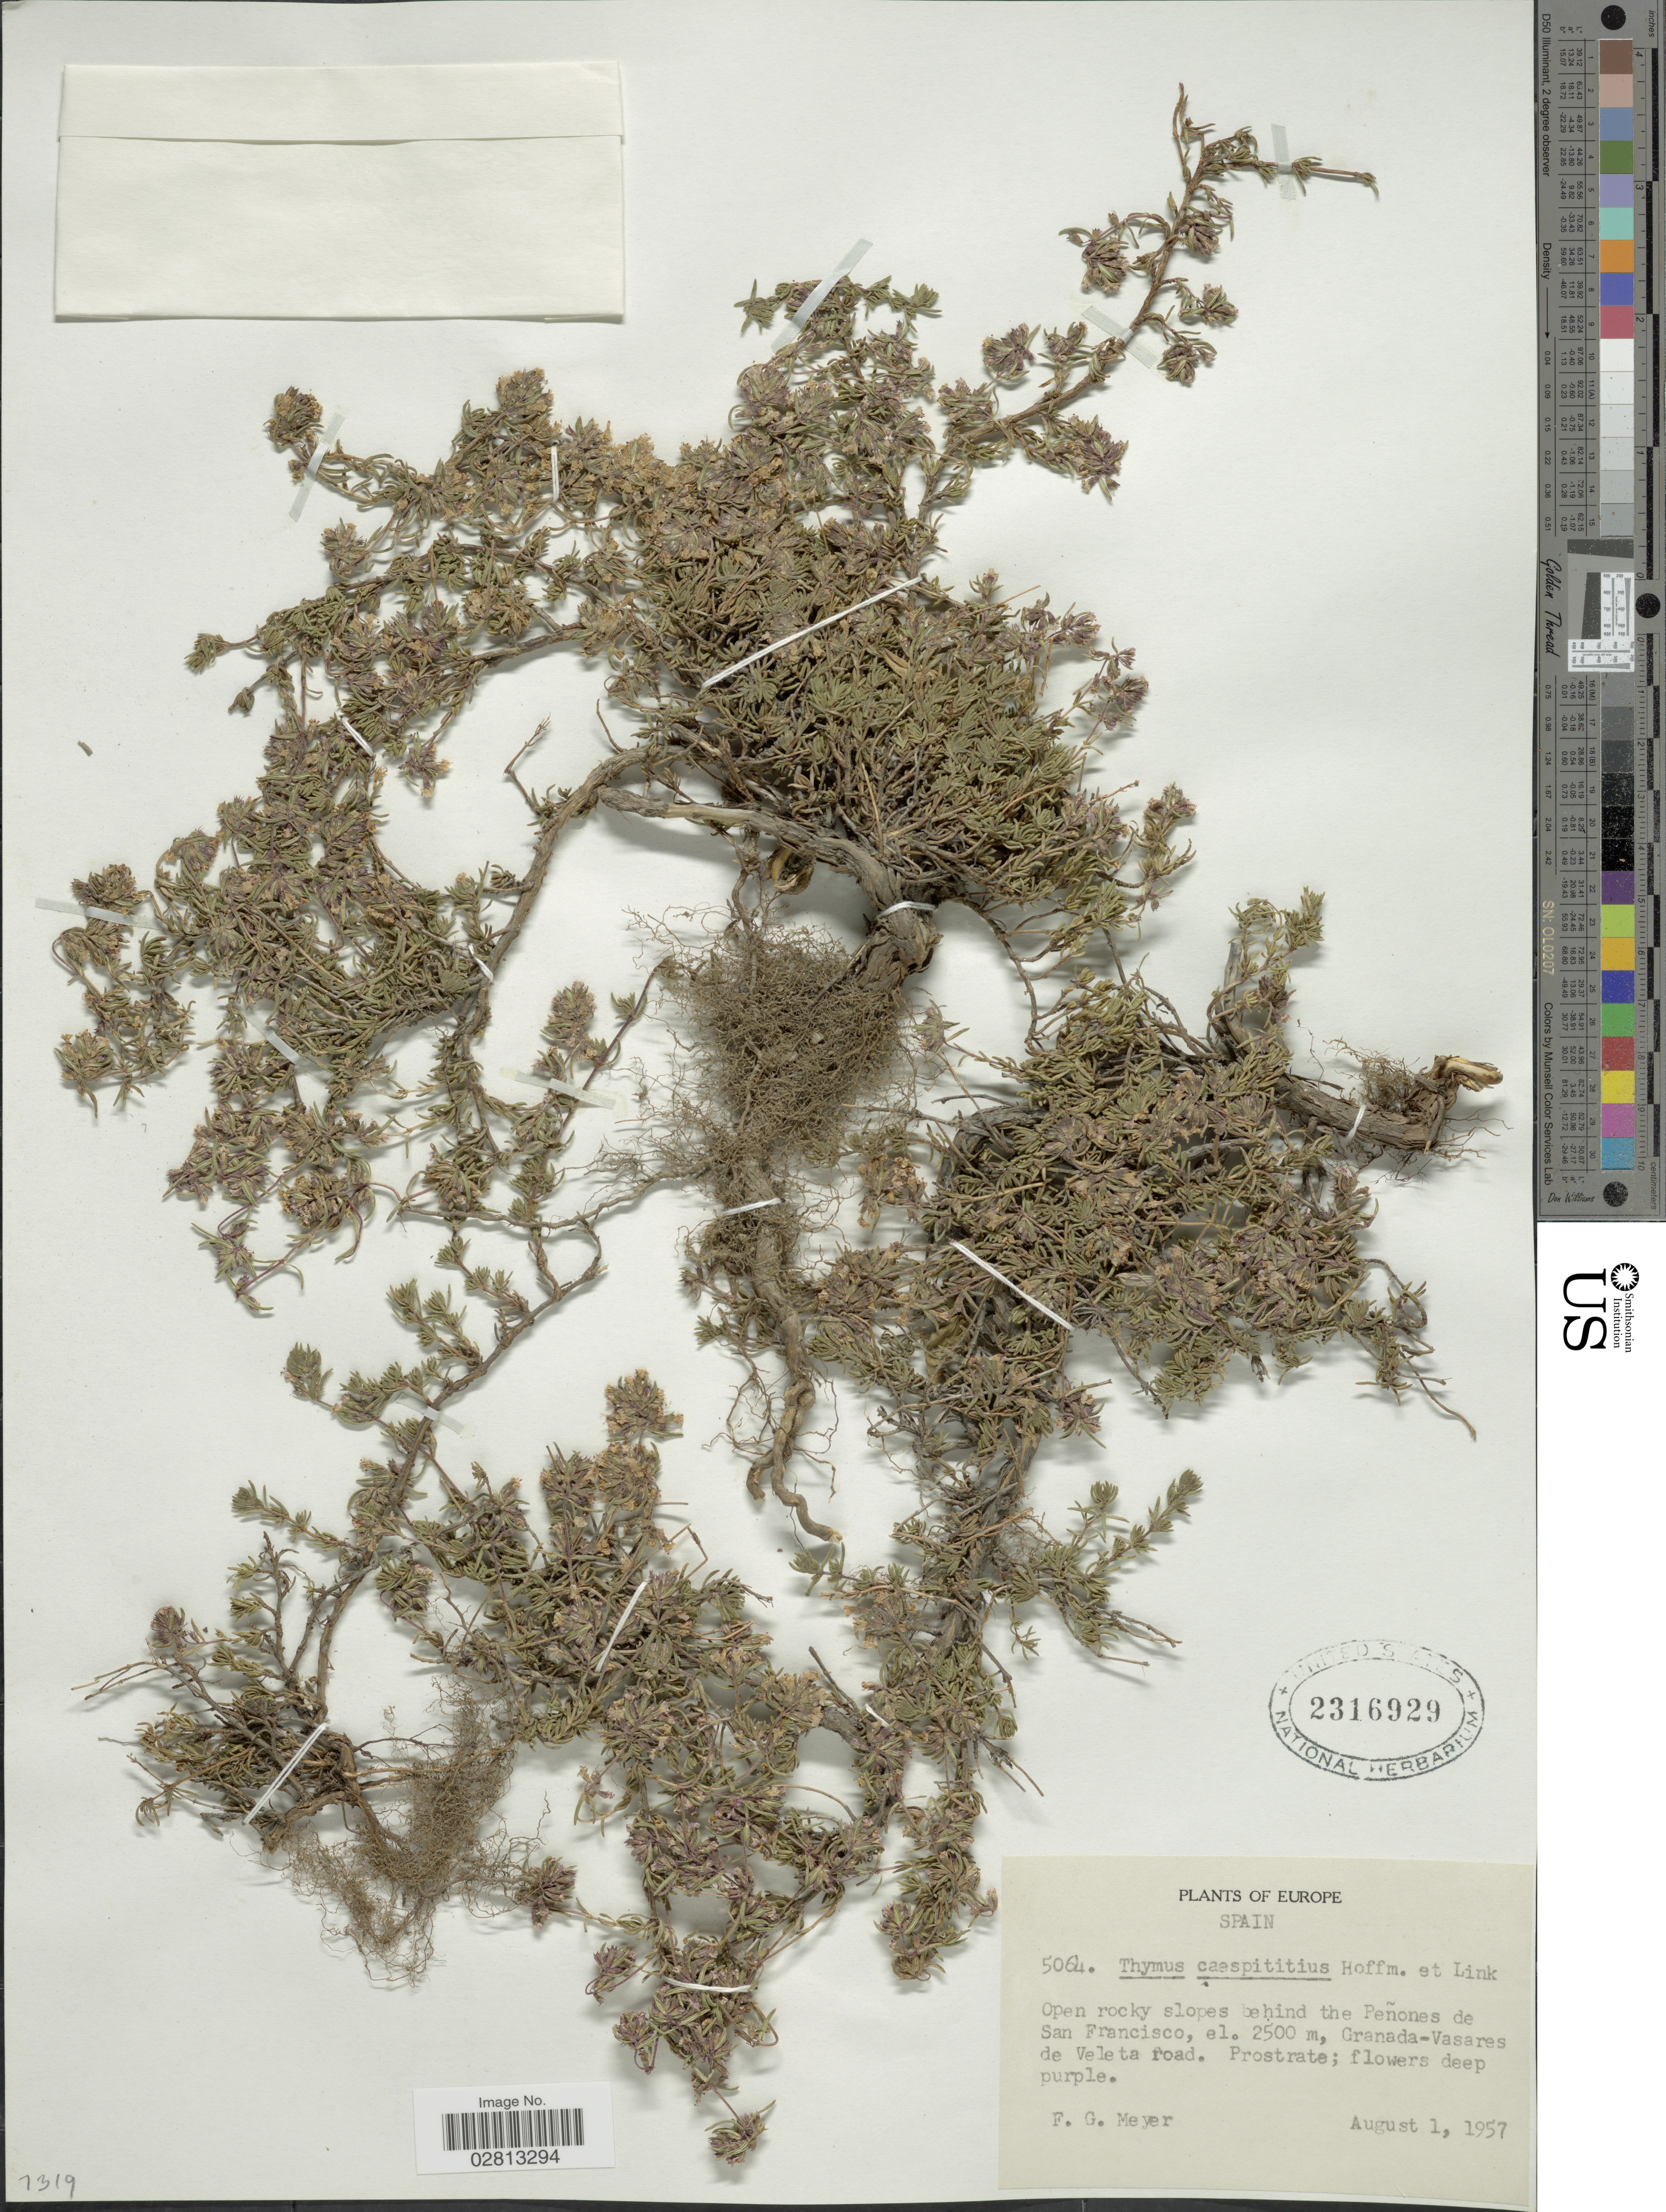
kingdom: Plantae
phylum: Tracheophyta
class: Magnoliopsida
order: Lamiales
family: Lamiaceae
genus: Thymus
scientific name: Thymus caespititius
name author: Brot.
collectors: F. G. Meyer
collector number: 5064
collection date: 1957-08-01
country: Spain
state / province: Andalucía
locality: Open rocky slopes behind the Peñones de San Francisco, Granada-Vasares de Veleta road.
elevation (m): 2500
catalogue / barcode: US 2316929